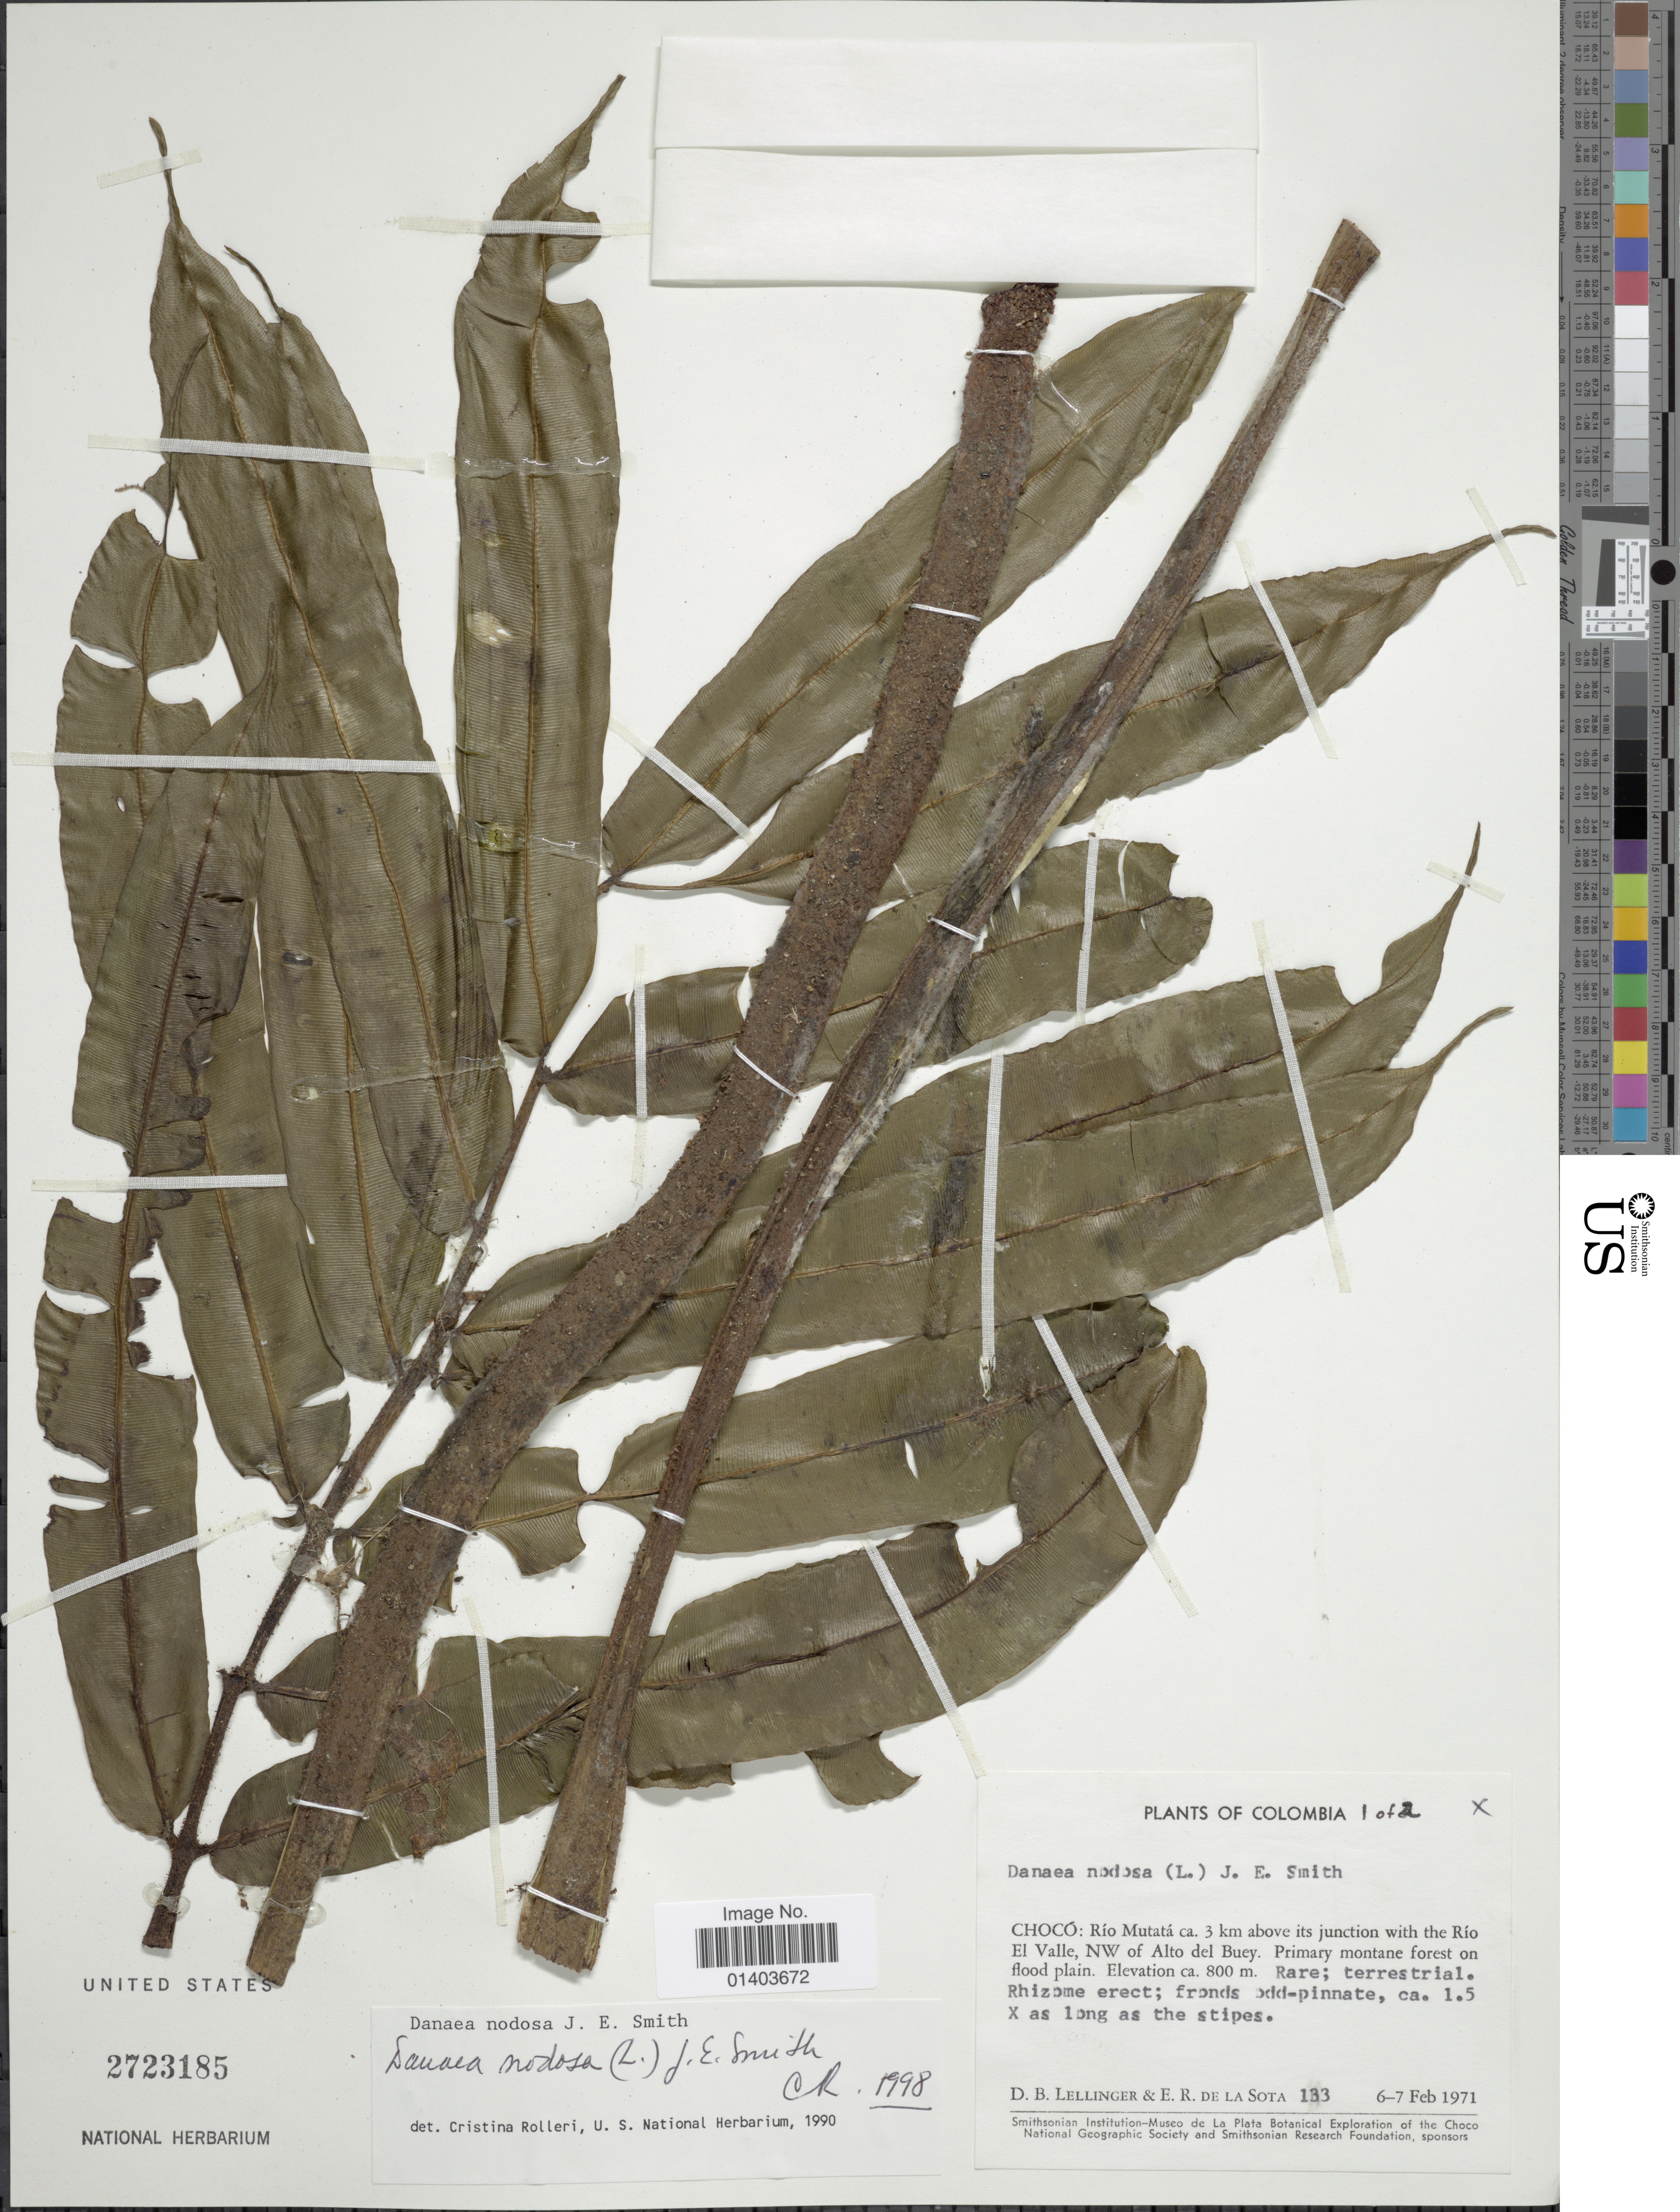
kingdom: Plantae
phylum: Tracheophyta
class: Polypodiopsida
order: Marattiales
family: Marattiaceae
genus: Danaea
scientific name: Danaea nodosa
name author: (L.) Sm.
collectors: D. B. Lellinger & E. R. de la Sota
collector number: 133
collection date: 1971-02-06/1971-02-07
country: Colombia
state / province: Chocó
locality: Rio Mutata ca. 3 km above its junction with the Rio El Valle, NW of Alto del Buey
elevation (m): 800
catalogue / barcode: US 2723185